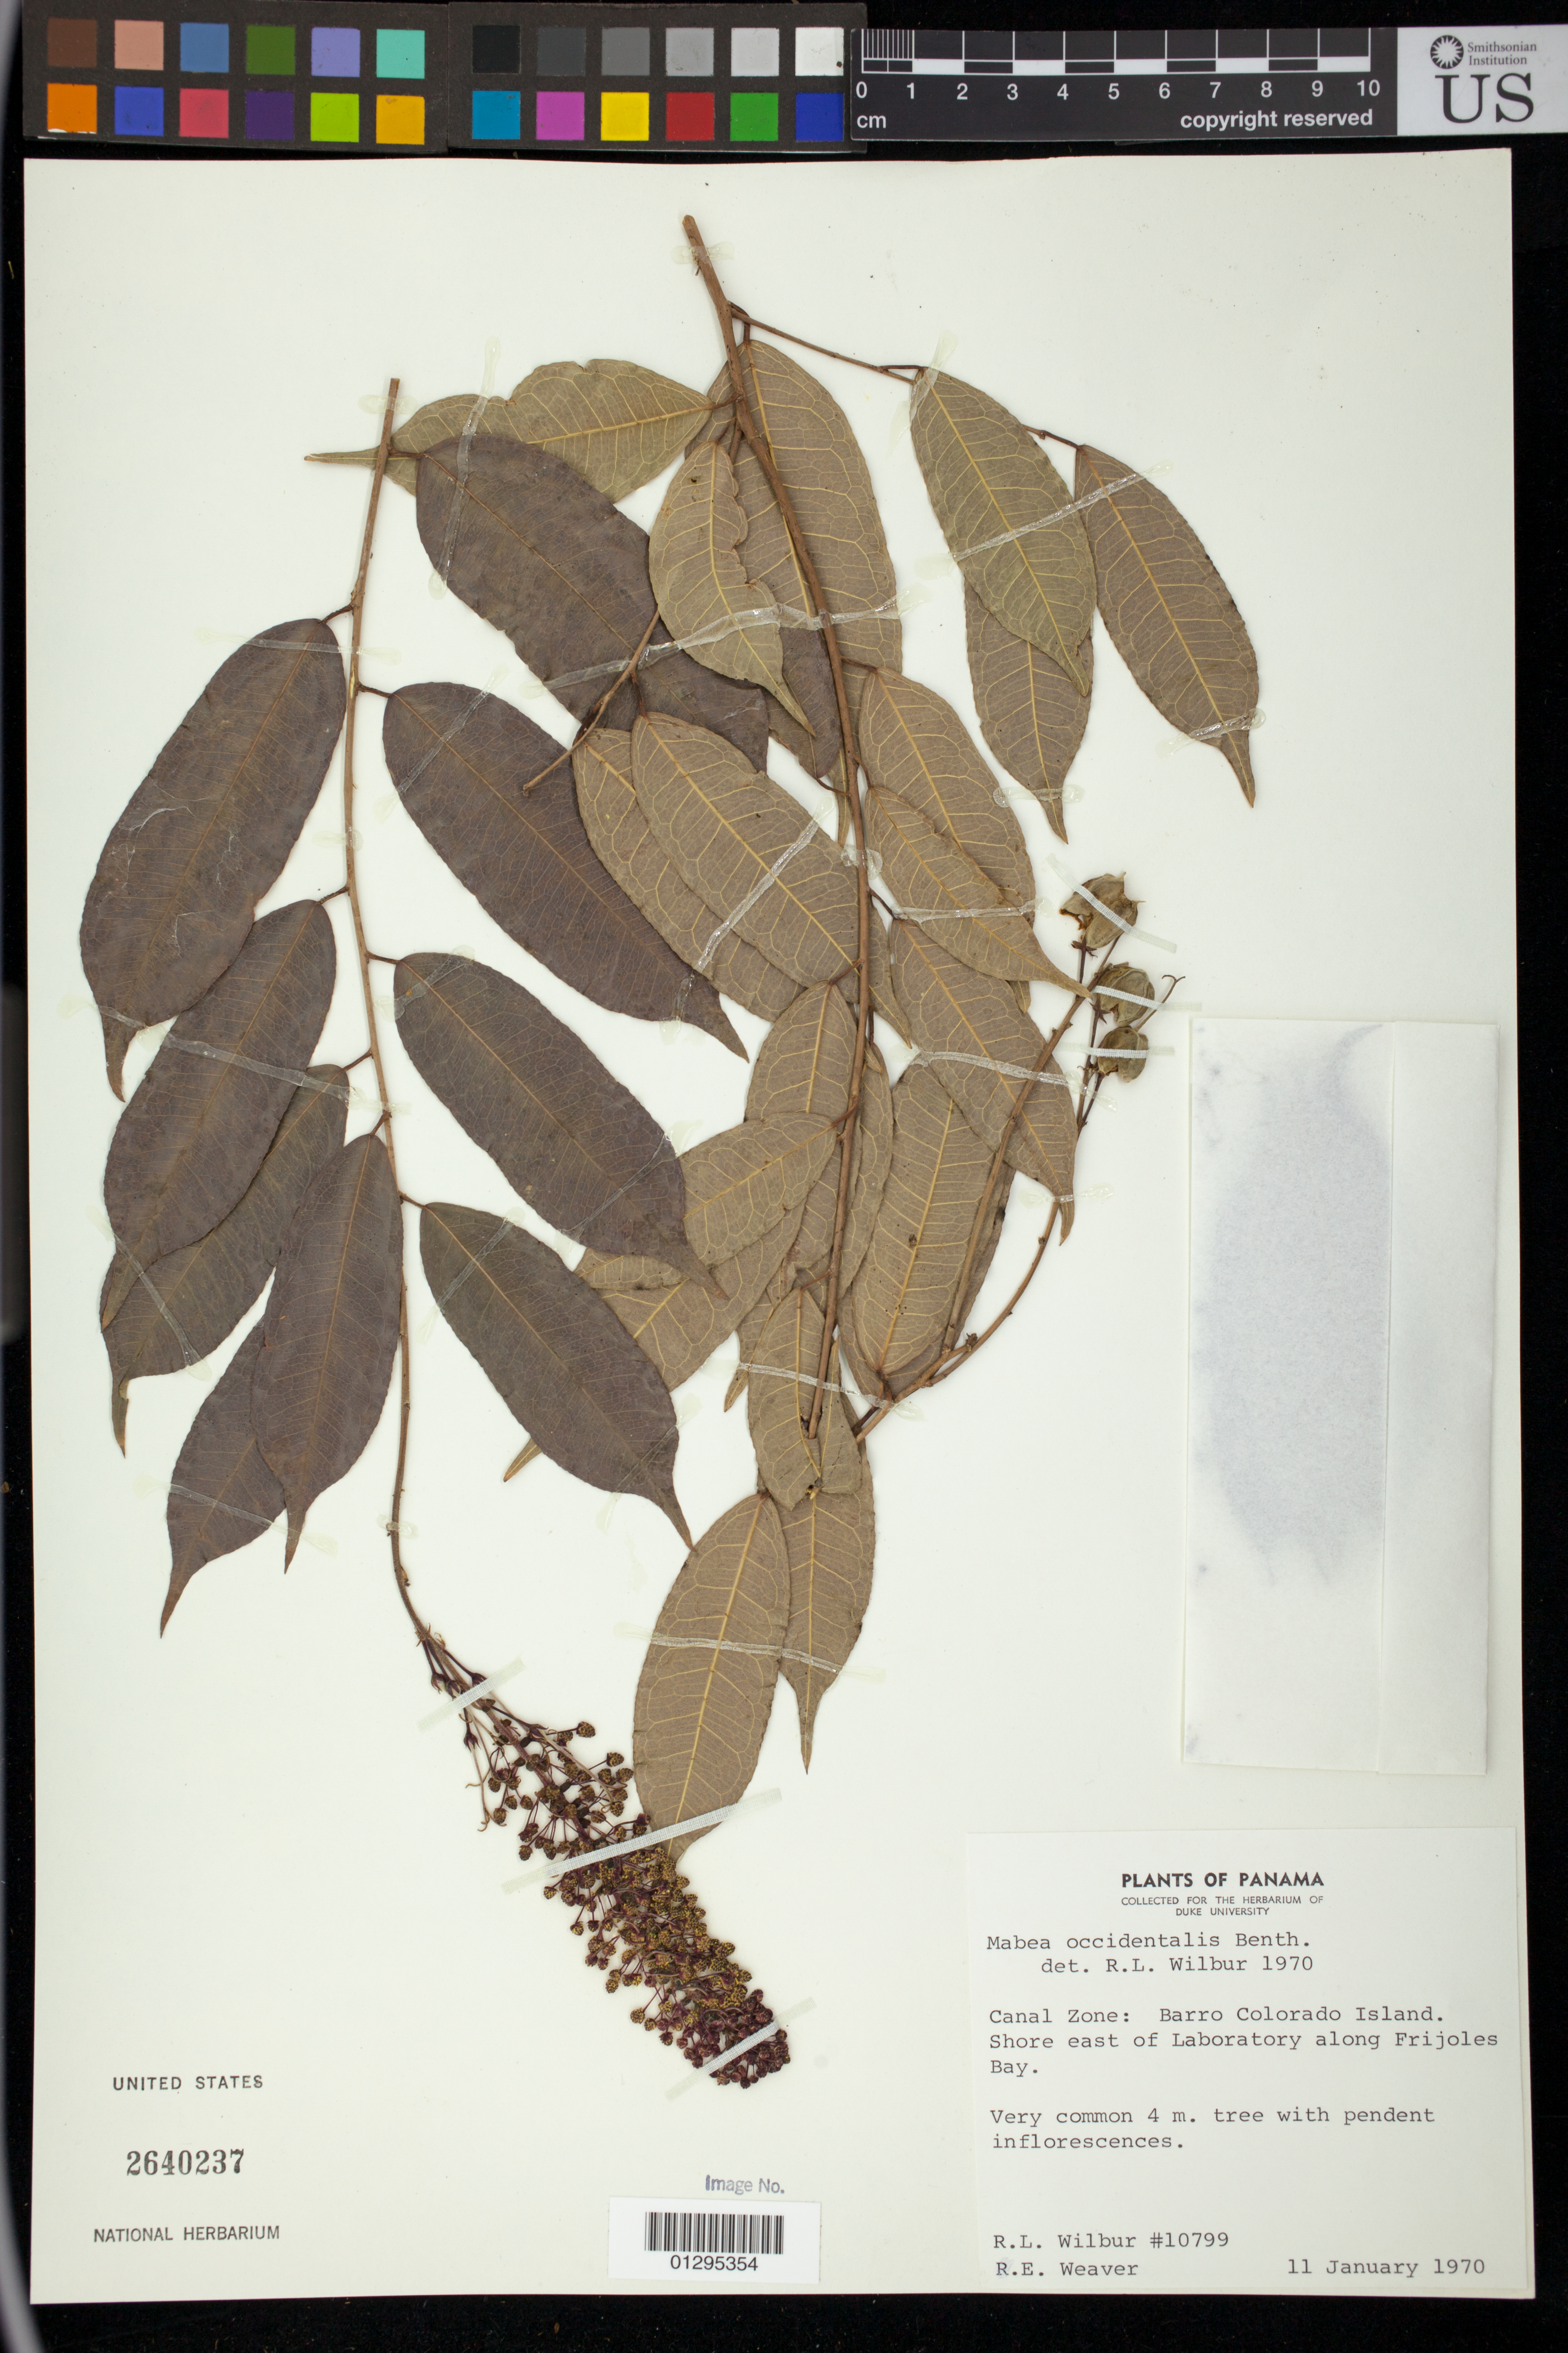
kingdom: Plantae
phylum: Tracheophyta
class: Magnoliopsida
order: Malpighiales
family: Euphorbiaceae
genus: Mabea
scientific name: Mabea occidentalis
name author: Benth.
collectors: R. L. Wilbur & R. E. Weaver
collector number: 10799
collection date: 1970-01-11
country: Panama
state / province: Panamá Oeste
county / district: Canal Zone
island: Barro Colorado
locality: Canal Zone: Barro Colorado Island. Shore east of Laboratory along Frijoles Bay.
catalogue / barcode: US 2640237